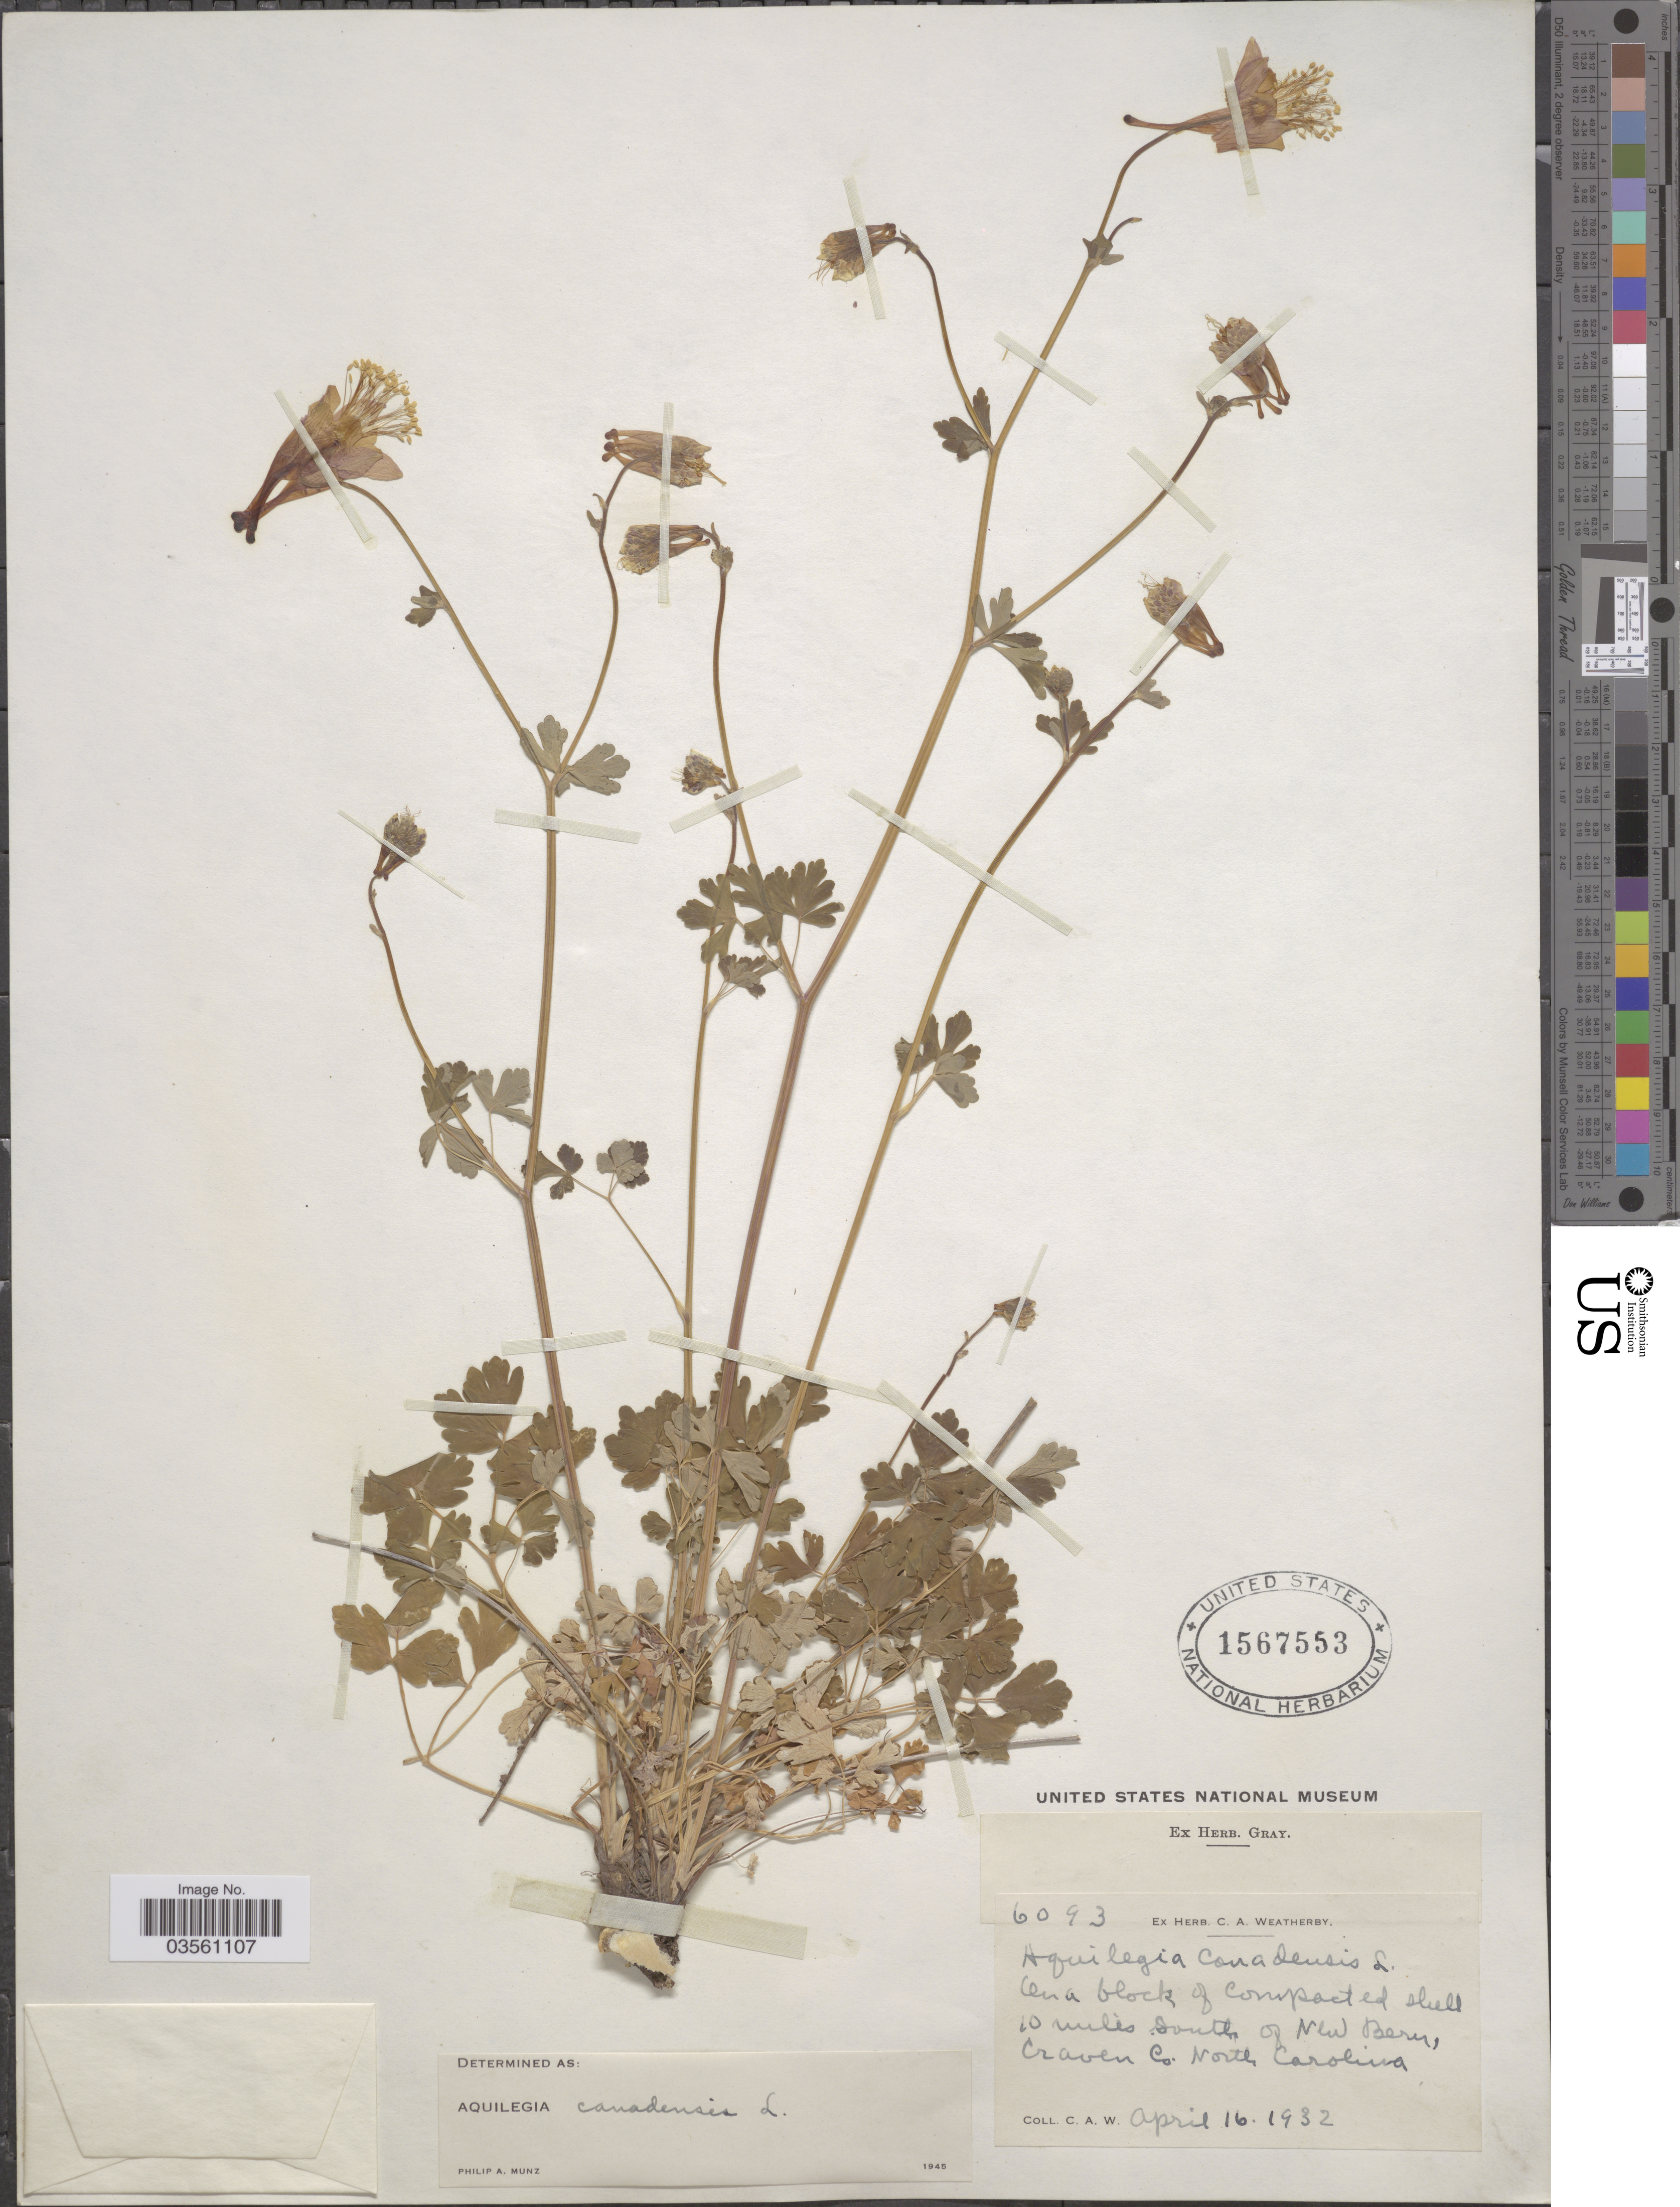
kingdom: Plantae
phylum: Tracheophyta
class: Magnoliopsida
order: Ranunculales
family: Ranunculaceae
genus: Aquilegia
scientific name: Aquilegia canadensis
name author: L.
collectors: C. A. Weatherby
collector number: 6093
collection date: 1932-04-16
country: United States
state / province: North Carolina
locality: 10 miles south of New Bern, Craven Co.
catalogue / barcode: US 1567553